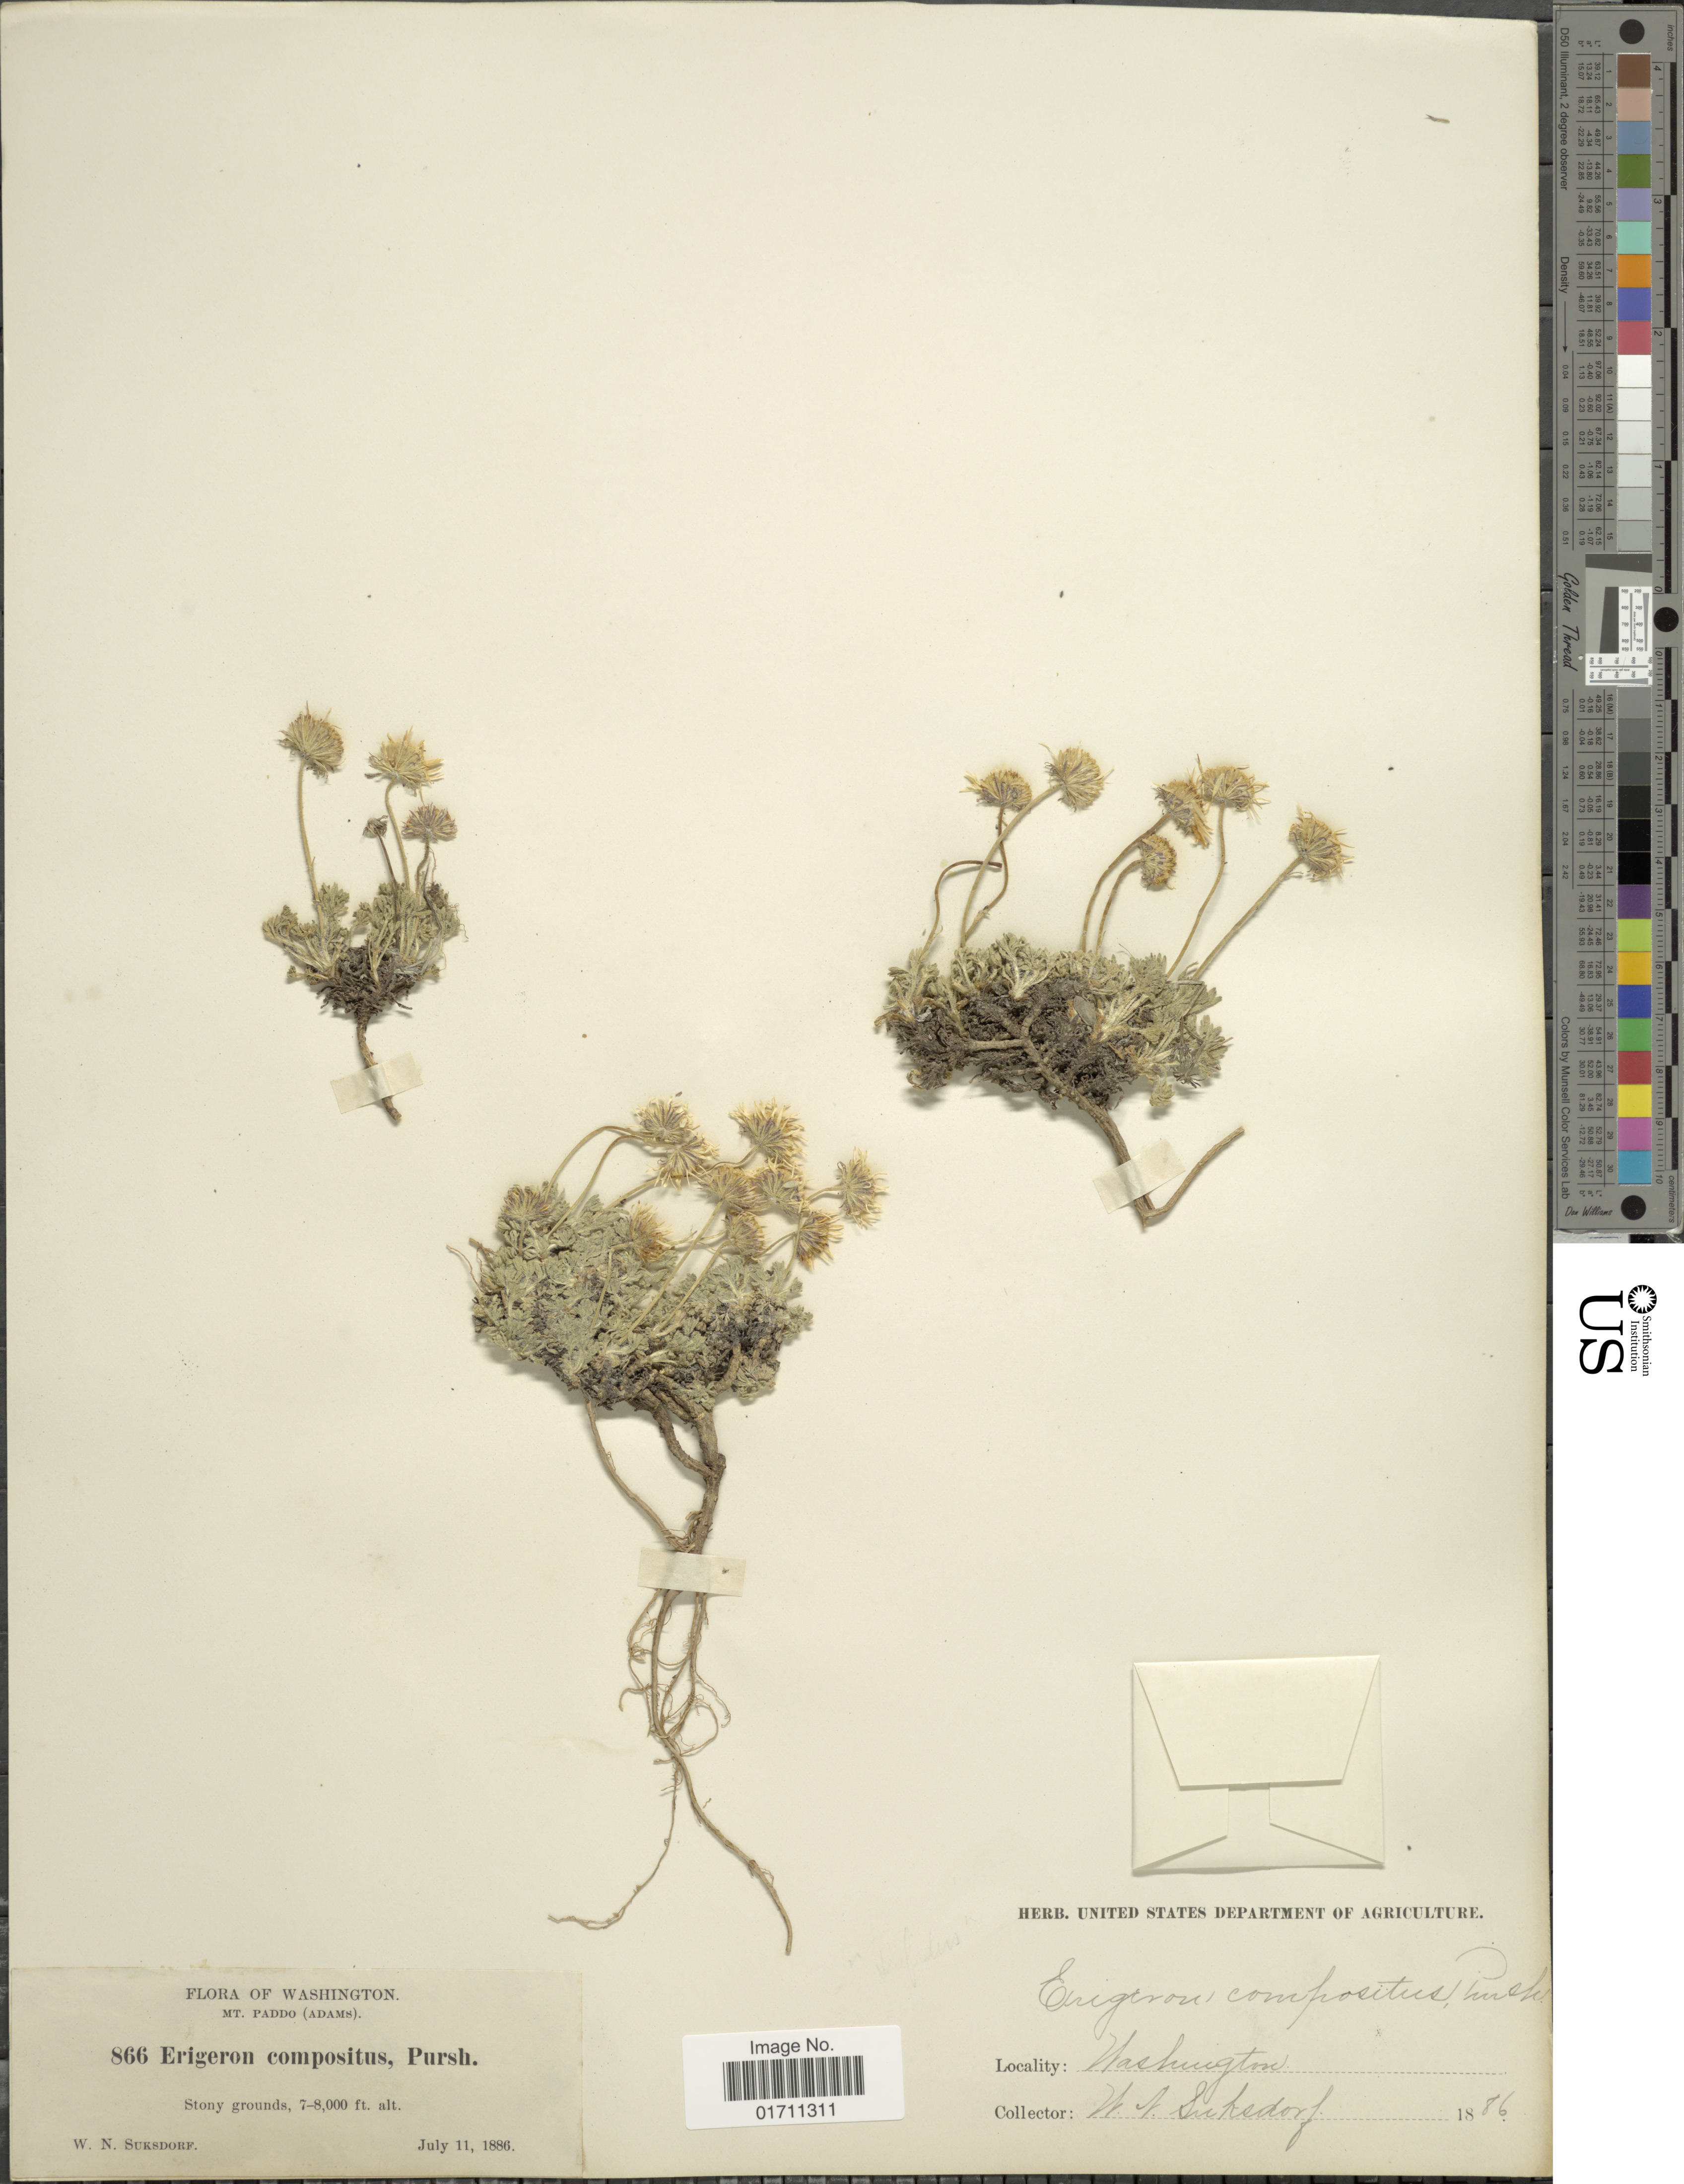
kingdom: Plantae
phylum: Tracheophyta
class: Magnoliopsida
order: Asterales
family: Asteraceae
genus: Erigeron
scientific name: Erigeron compositus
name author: Pursh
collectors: W. N. Suksdorf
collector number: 866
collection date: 1886-07-11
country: United States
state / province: Washington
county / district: Yakima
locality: Mt Paddo (Adams), Stony grounds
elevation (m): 2134